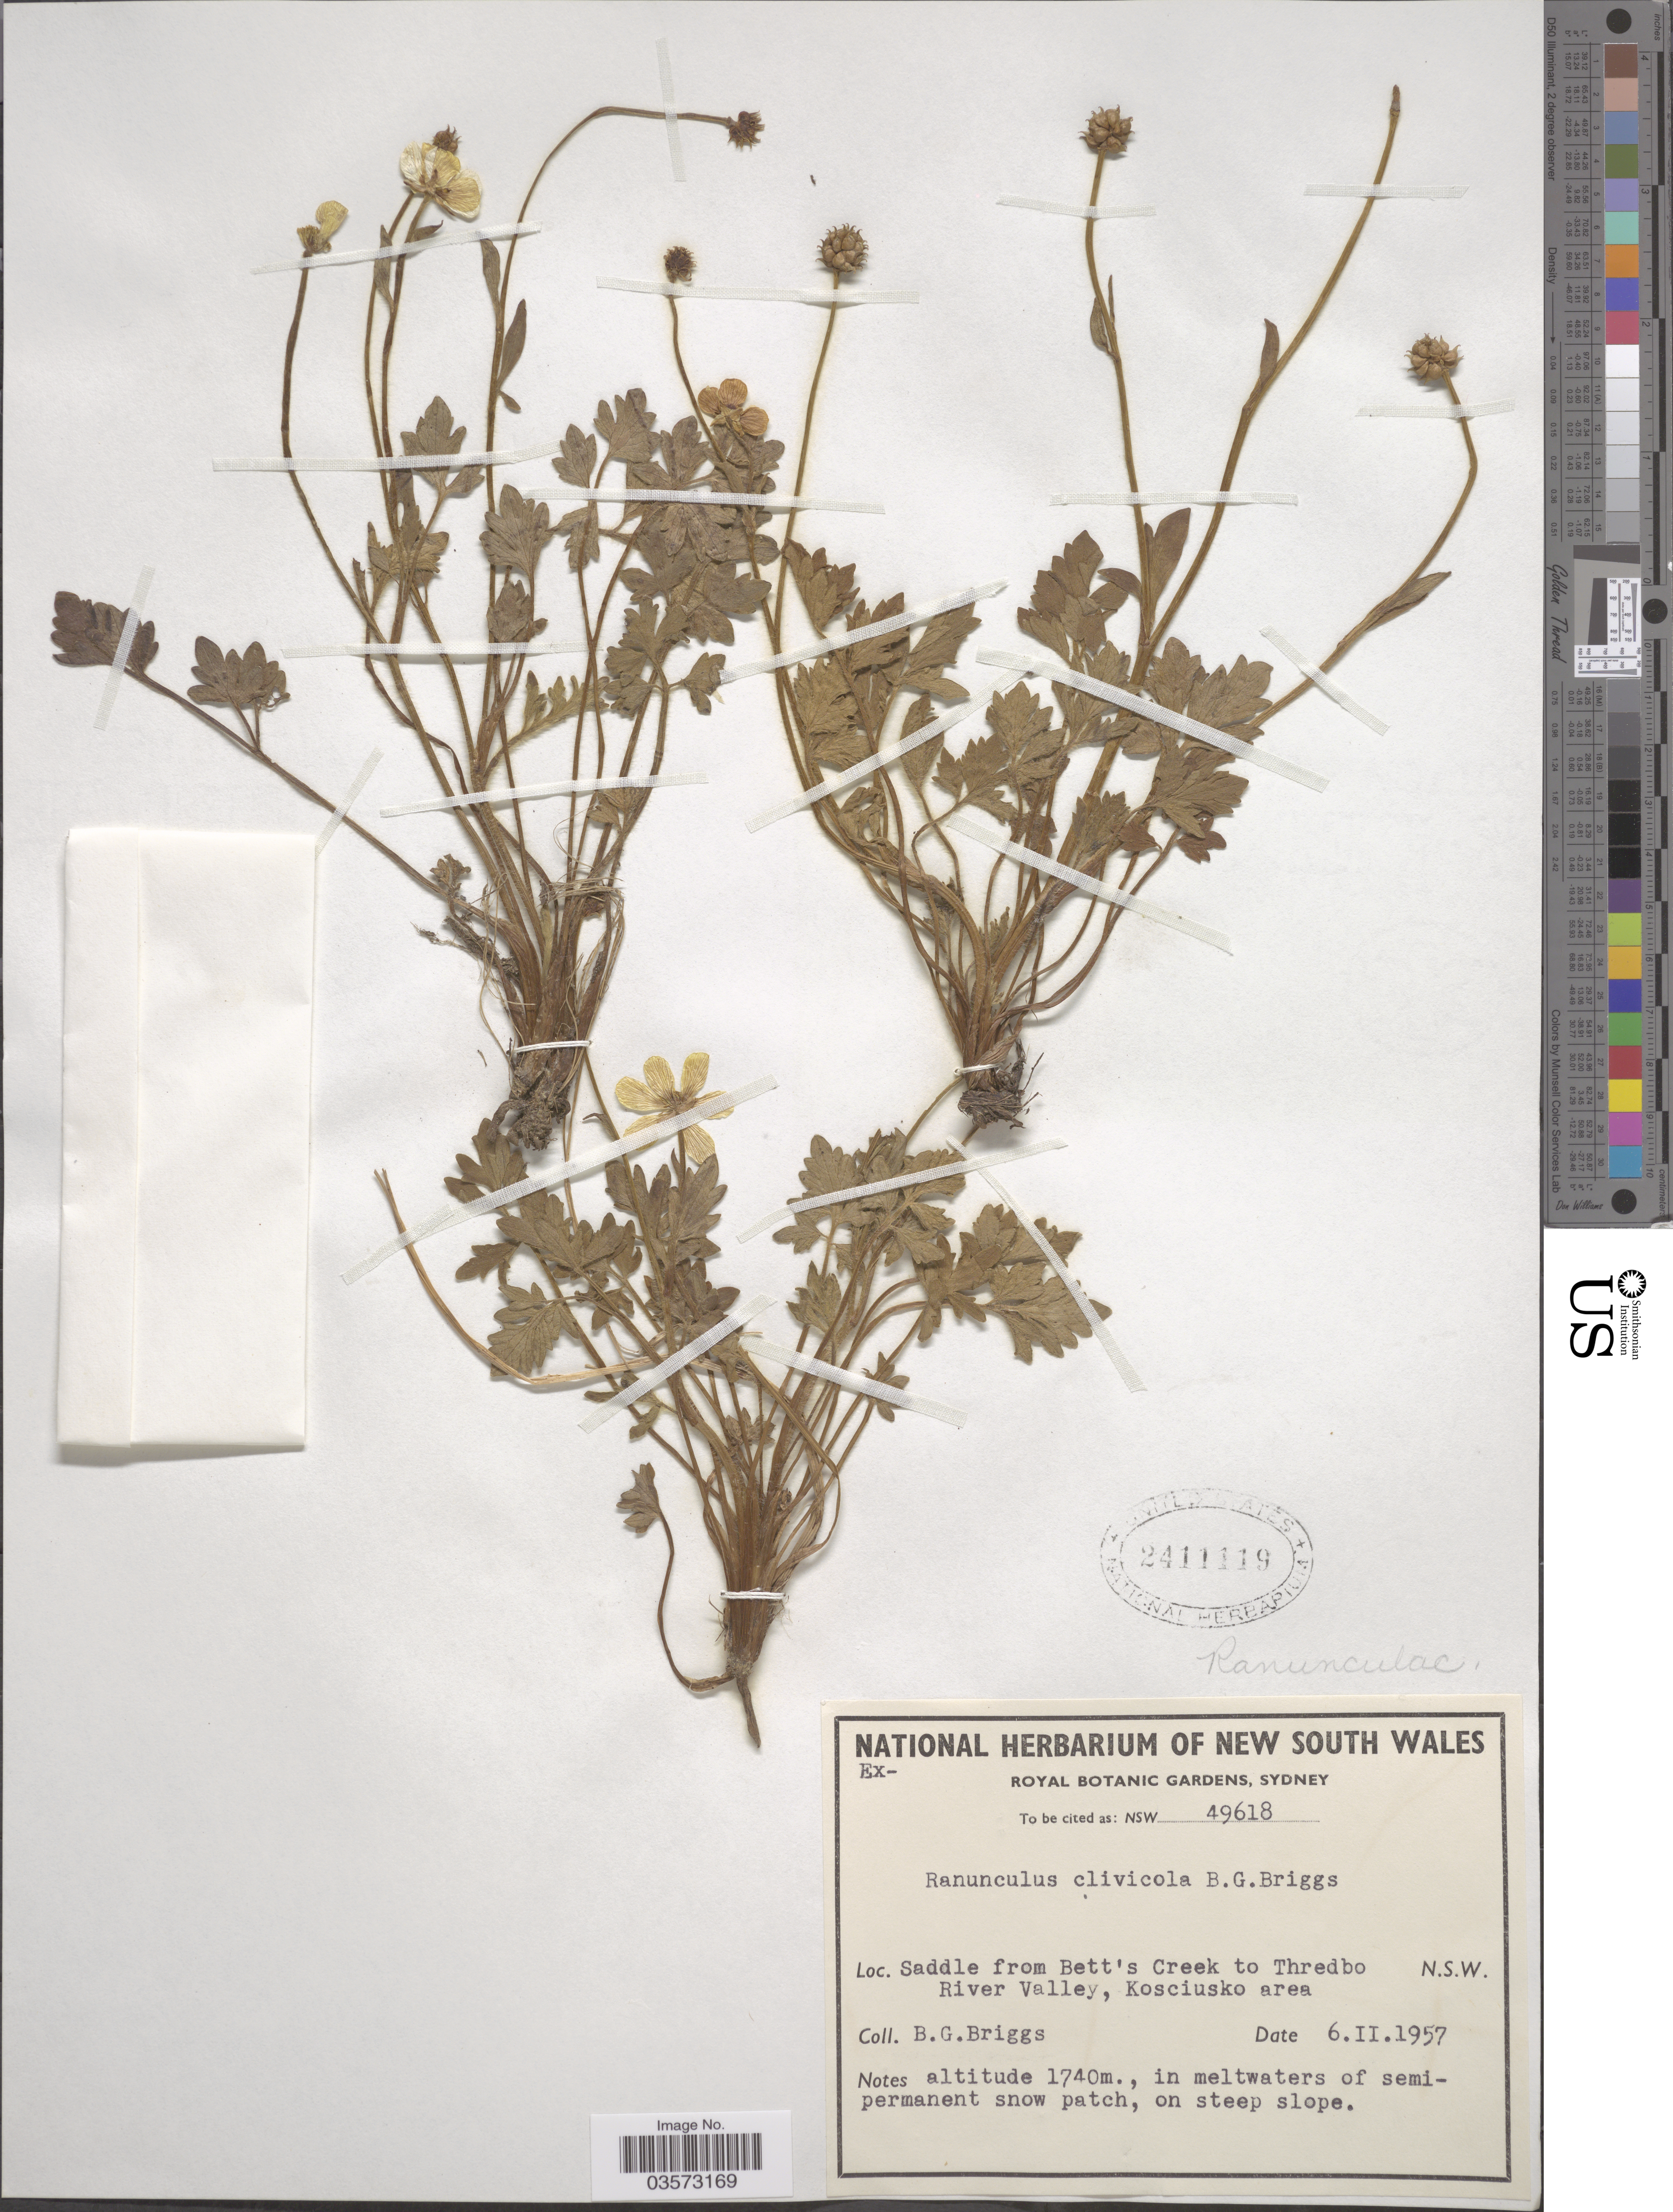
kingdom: Plantae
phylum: Tracheophyta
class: Magnoliopsida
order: Ranunculales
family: Ranunculaceae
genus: Ranunculus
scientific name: Ranunculus clivicola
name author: B.G. Briggs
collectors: B. G. Briggs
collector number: NSW49618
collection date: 1957-02-06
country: Australia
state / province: New South Wales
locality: Saddle from Bett's Creek to Thredbo River Valley, Kosciusko area.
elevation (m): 1740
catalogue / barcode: US 2411119